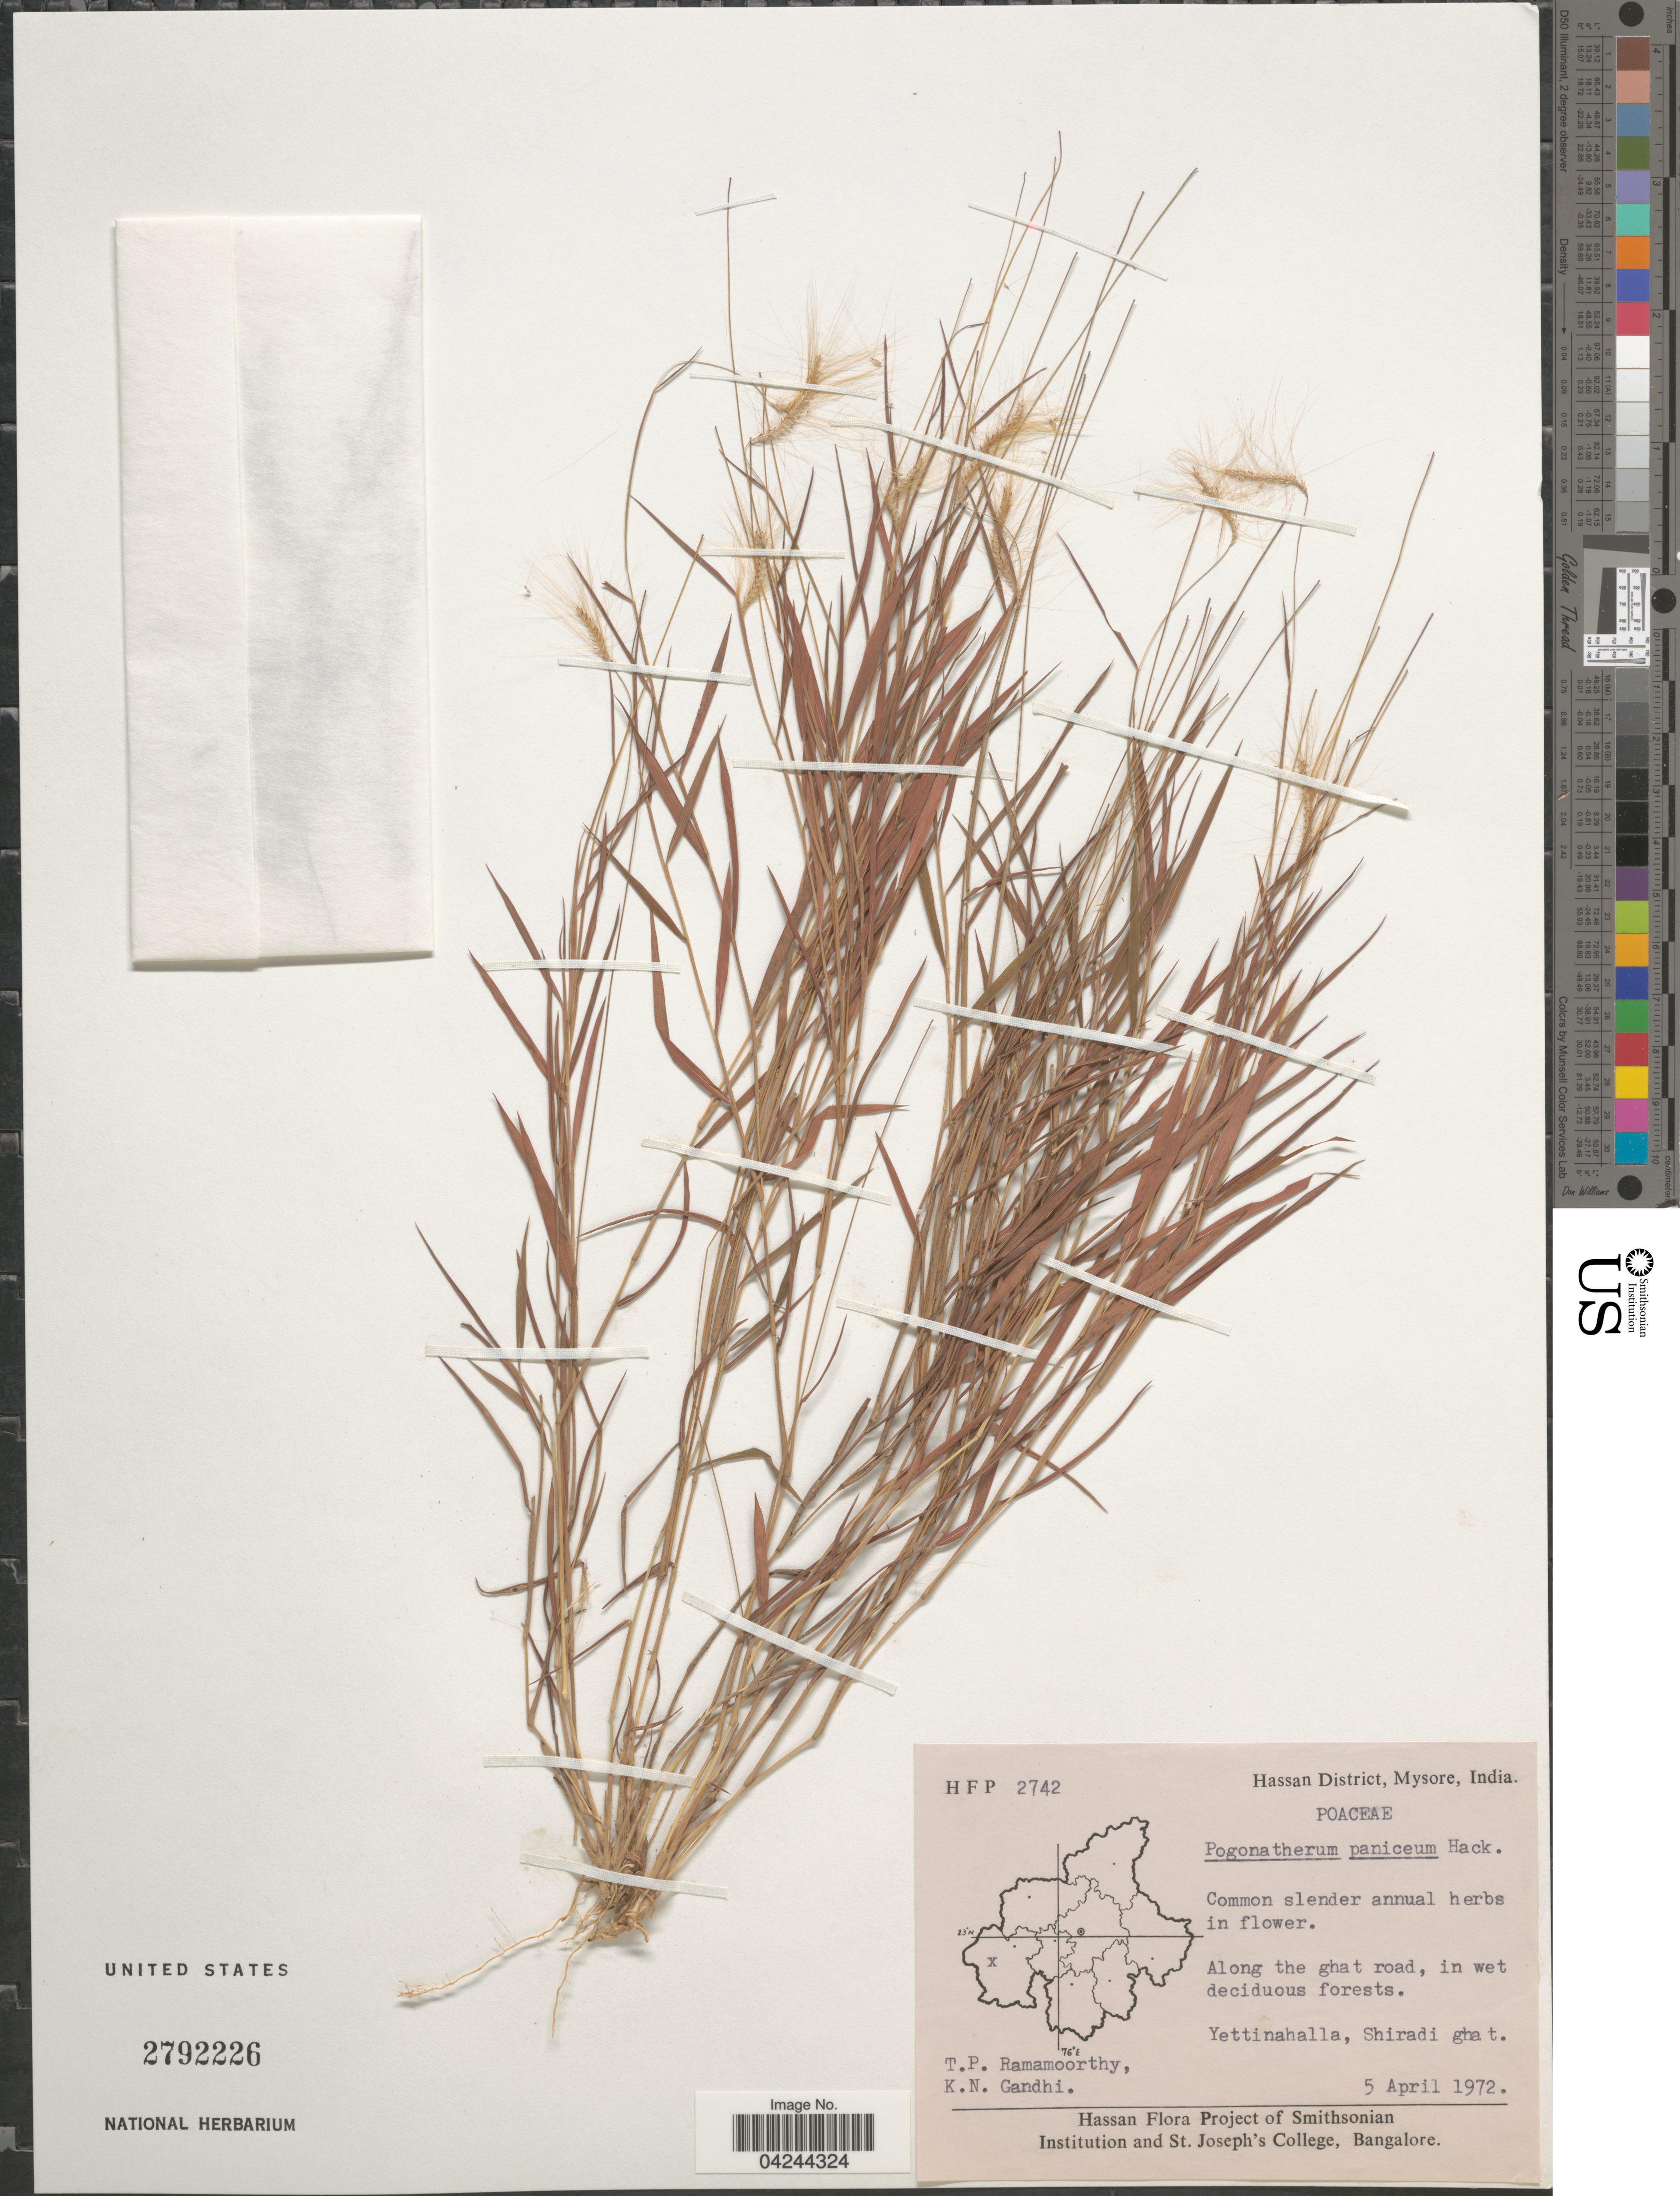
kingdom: Plantae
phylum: Tracheophyta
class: Liliopsida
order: Poales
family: Poaceae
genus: Pogonatherum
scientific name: Pogonatherum crinitum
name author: (Thunb.) Kunth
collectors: T. P. Ramamoorthy & K. N. Gandhi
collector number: HFP2742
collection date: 1972-04-05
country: India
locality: Hassan District, Mysore. Along the ghat road. Yettinahalla, Shiradi ghat.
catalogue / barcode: US 2792226